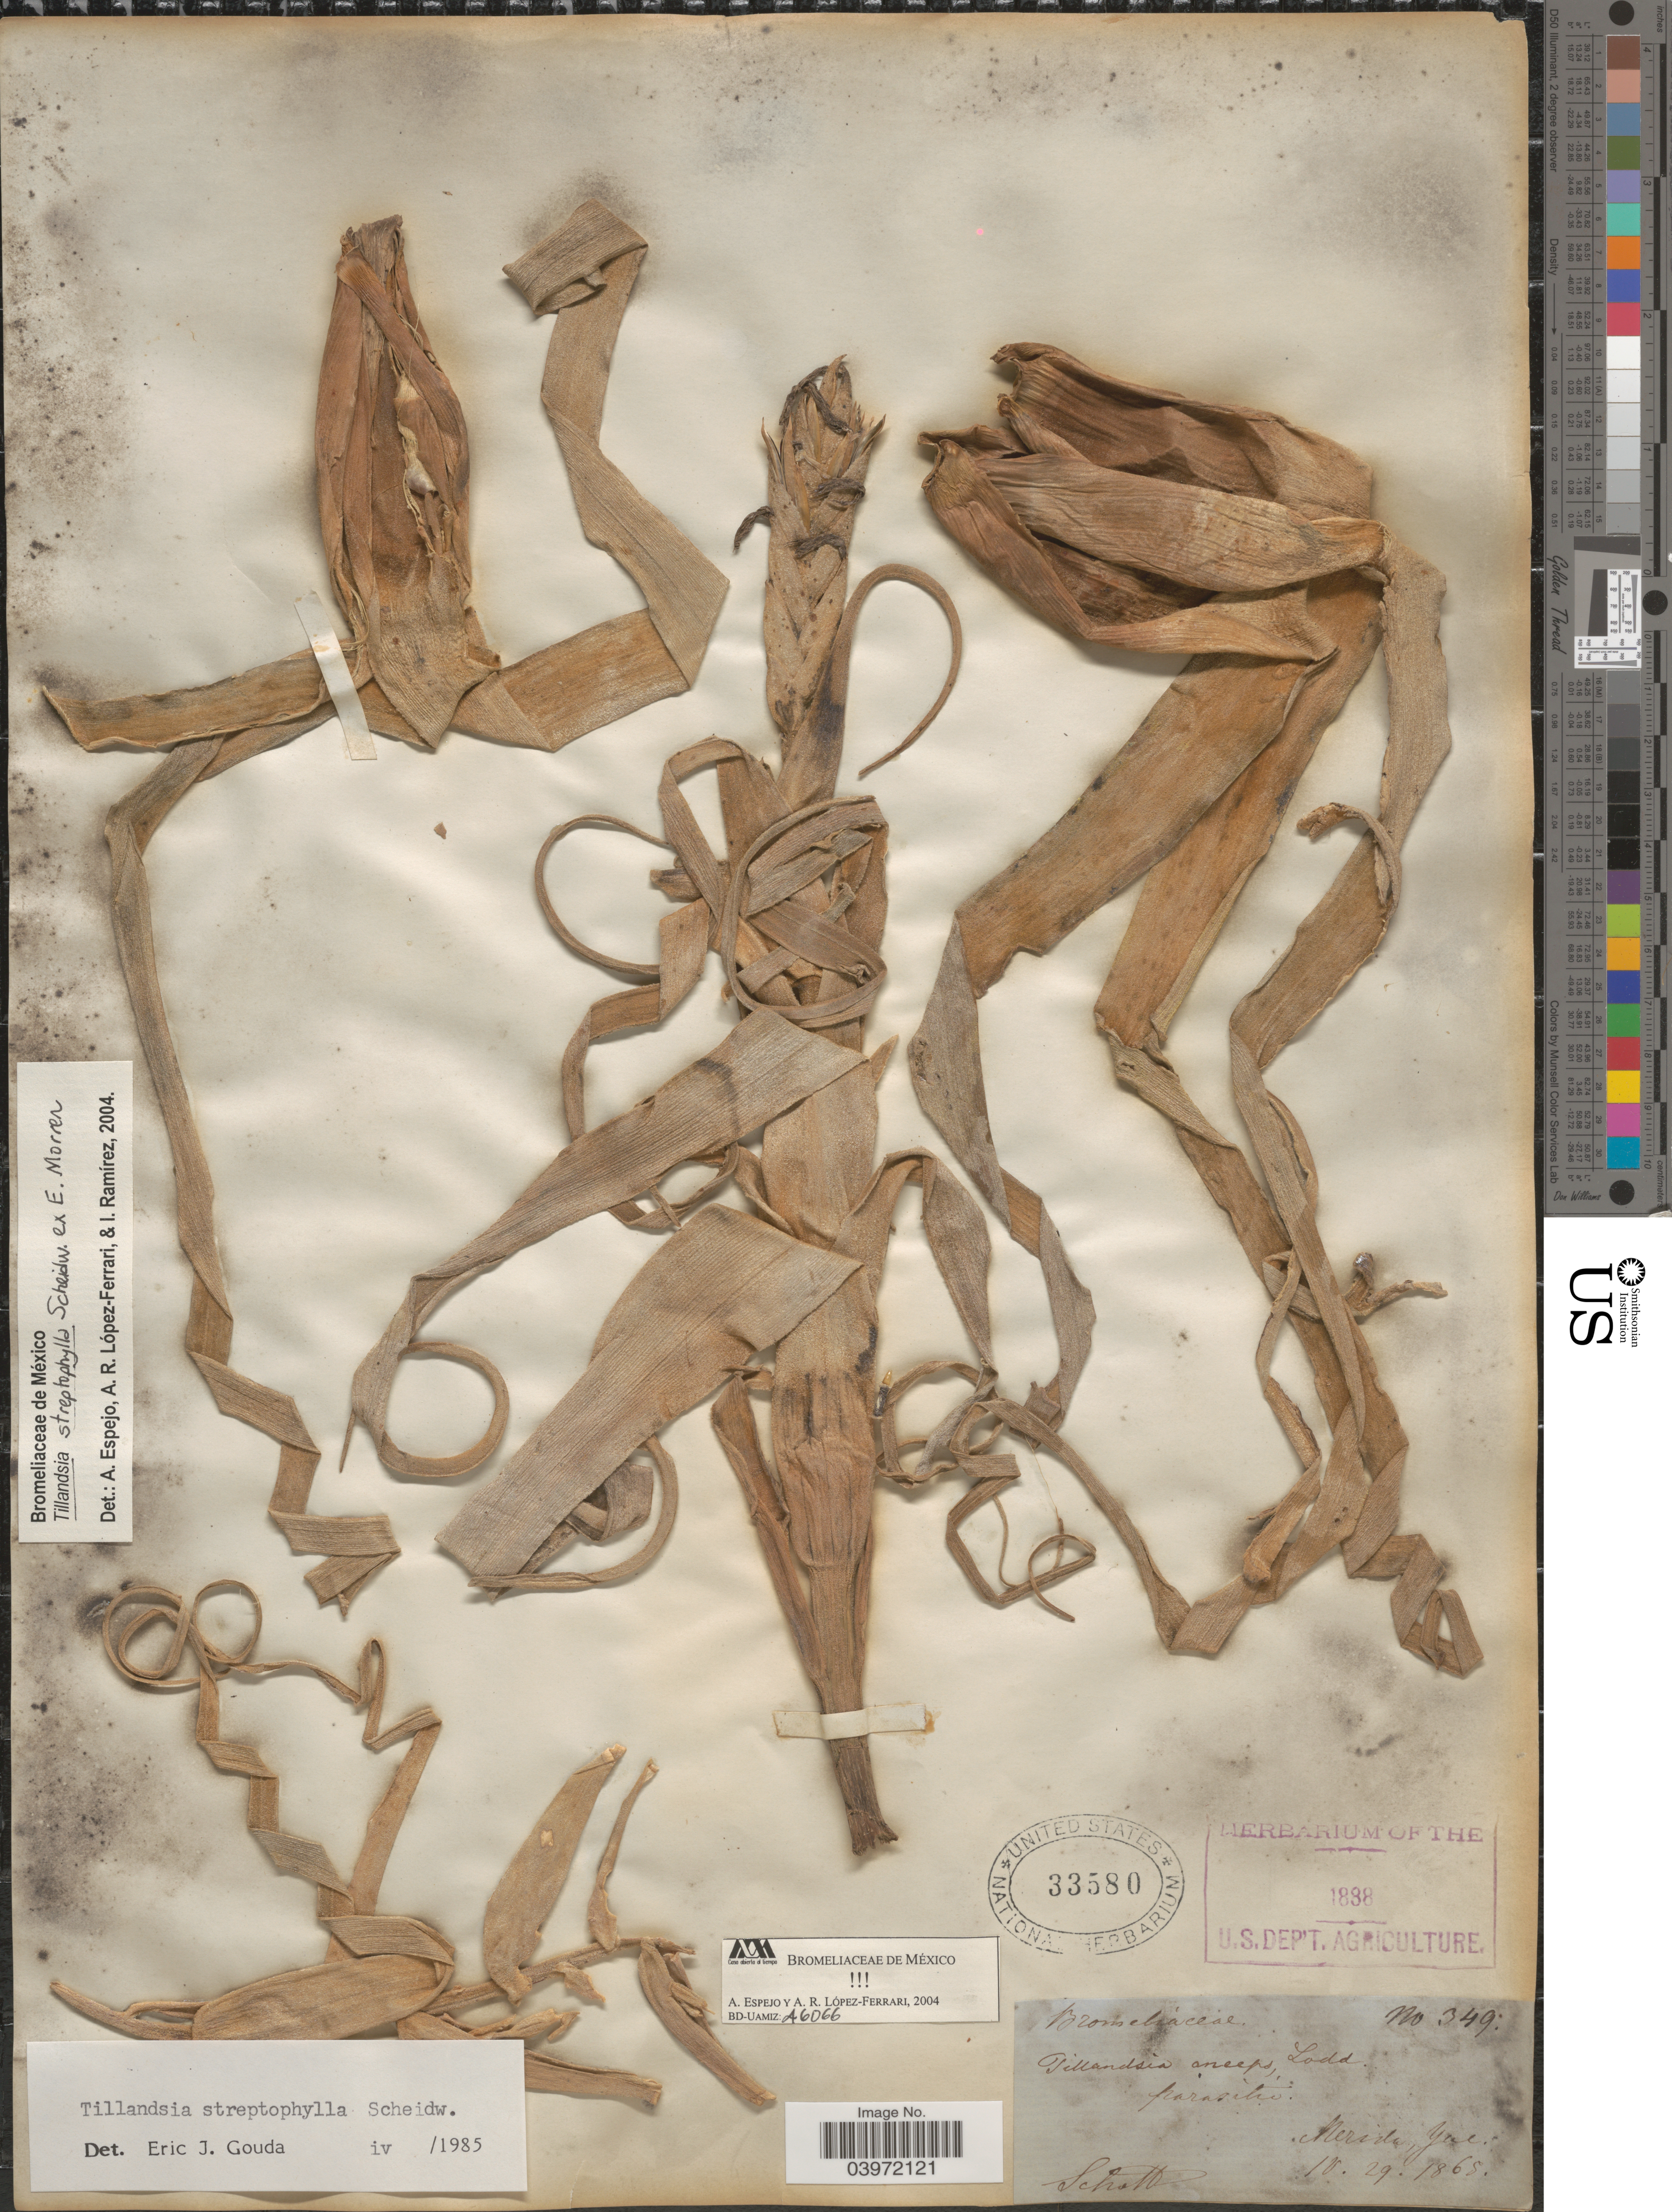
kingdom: Plantae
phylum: Tracheophyta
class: Liliopsida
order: Poales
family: Bromeliaceae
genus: Tillandsia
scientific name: Tillandsia streptophylla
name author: Scheidw. ex C. Morren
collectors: Schott, --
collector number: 349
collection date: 1865-04-29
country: Mexico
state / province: Yucatán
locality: Merida.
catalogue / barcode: US 33580